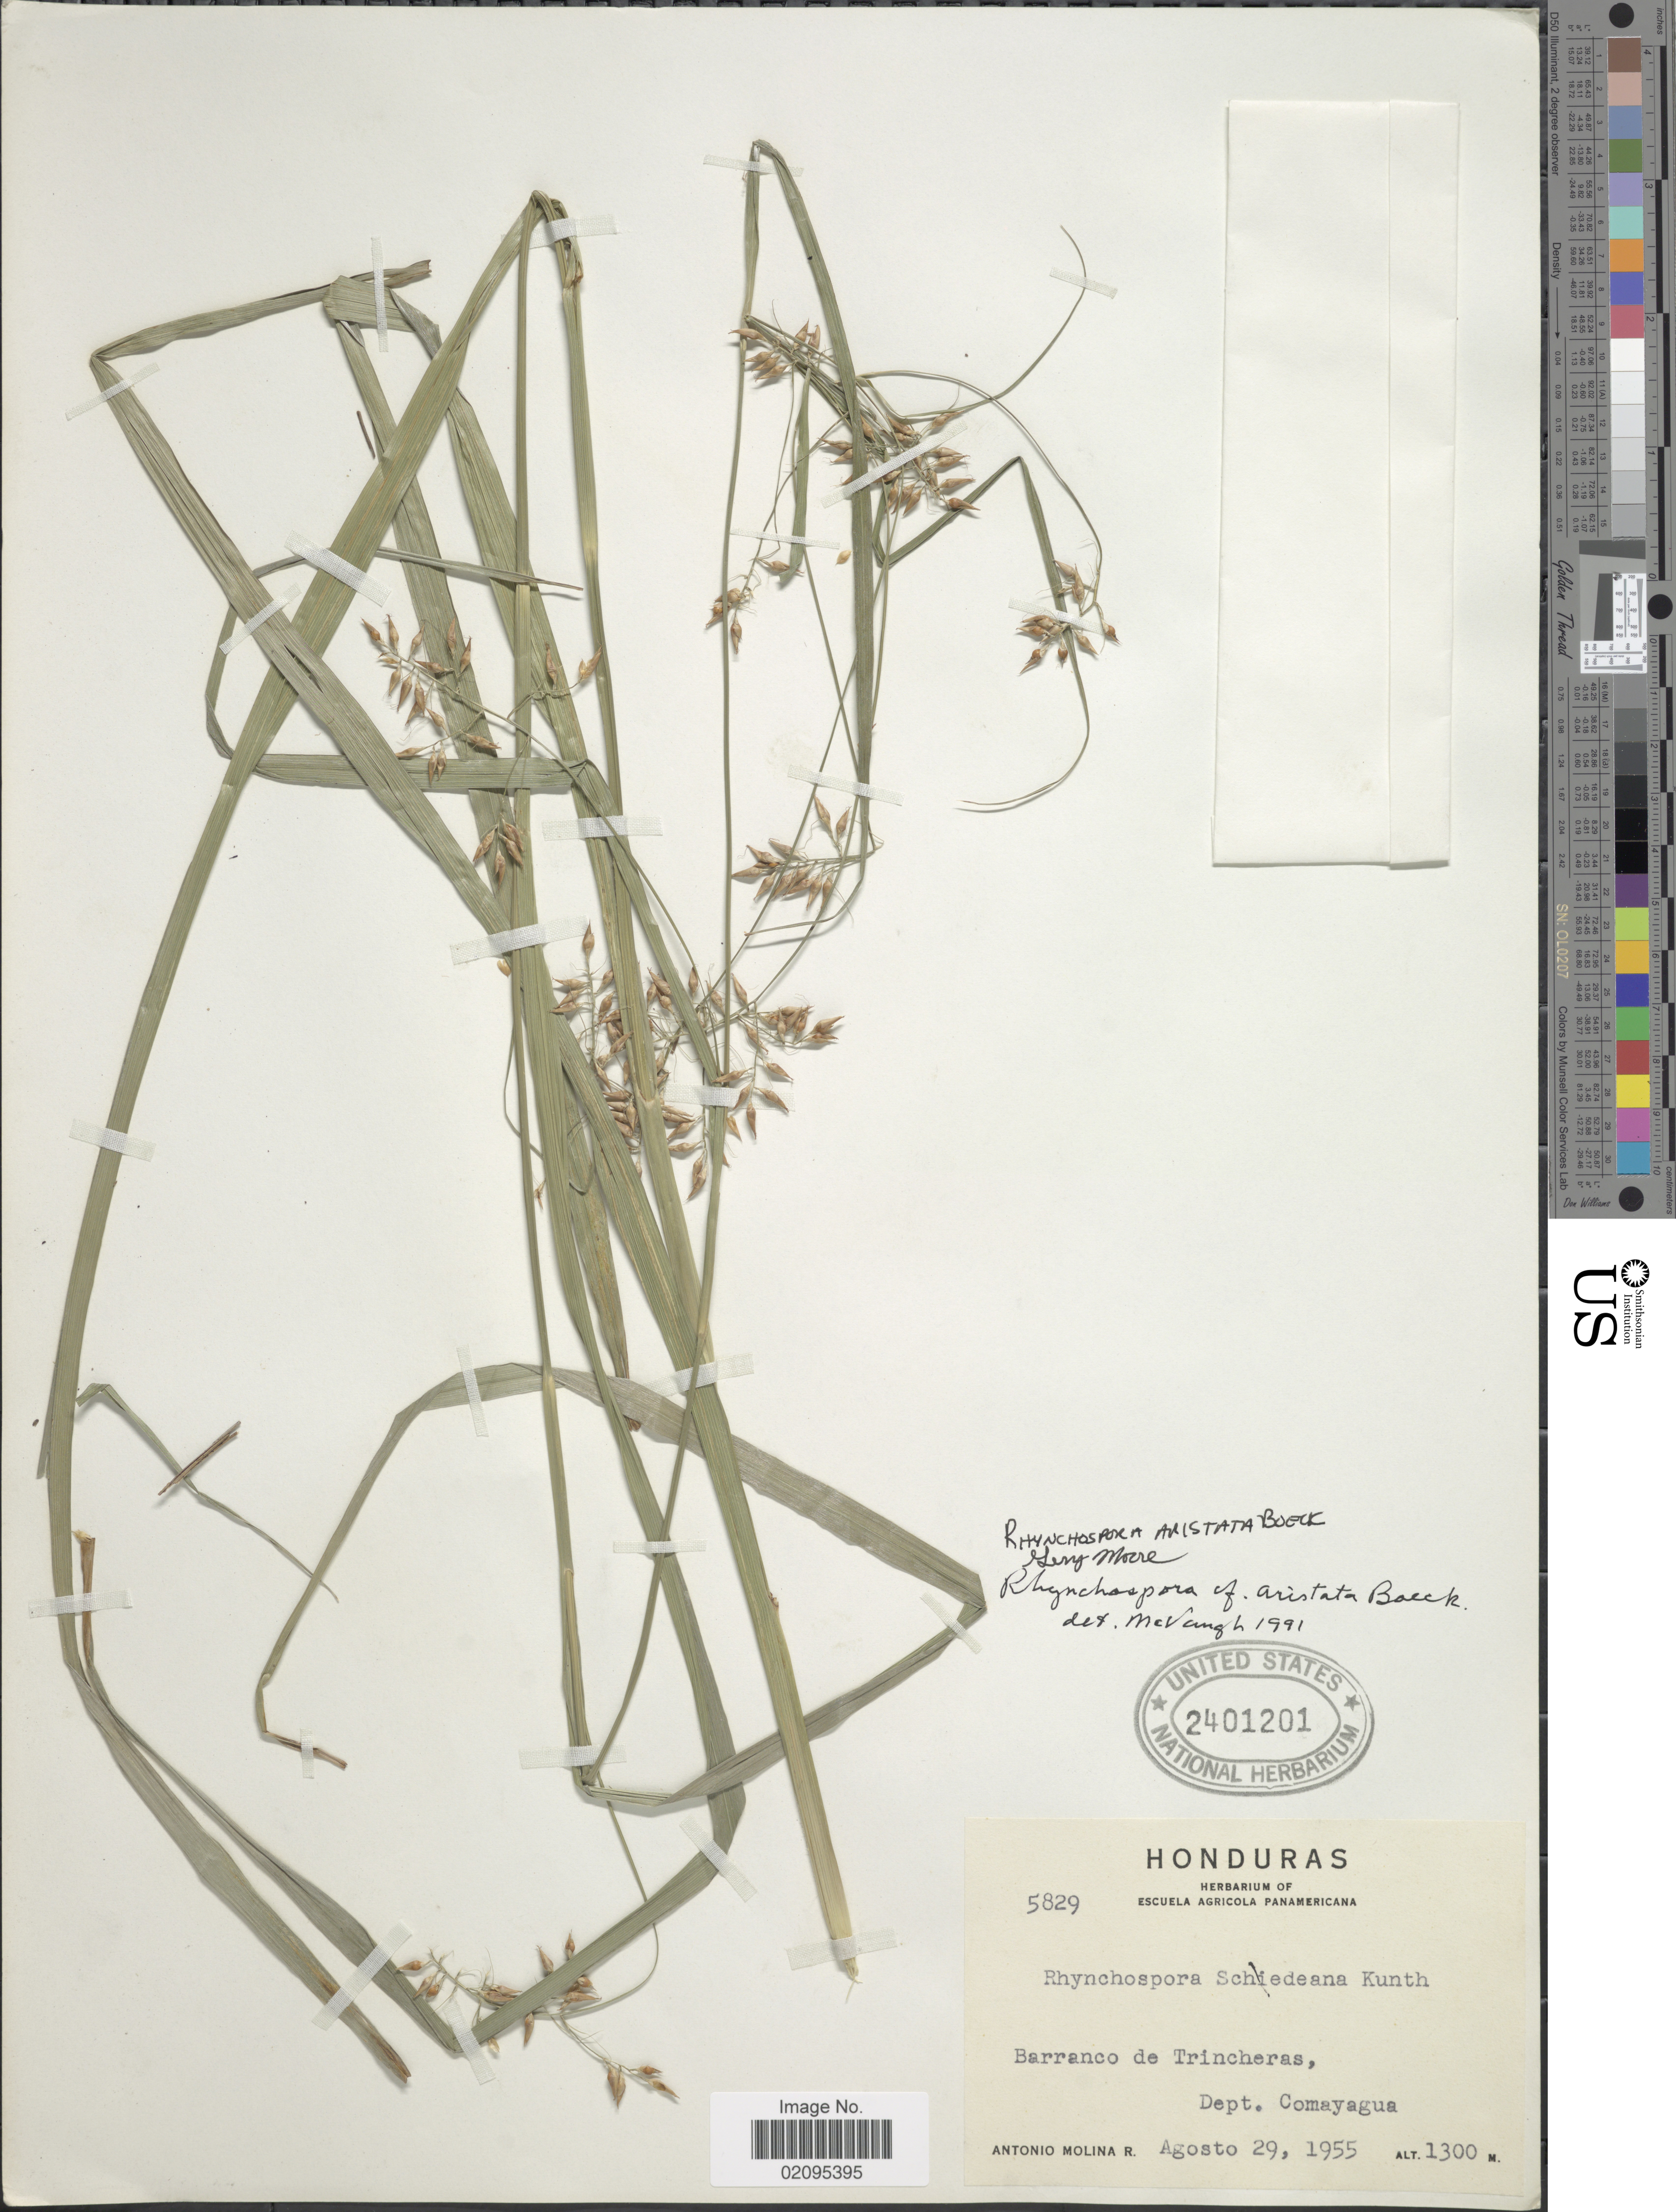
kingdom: Plantae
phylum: Tracheophyta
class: Liliopsida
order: Poales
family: Cyperaceae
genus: Rhynchospora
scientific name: Rhynchospora aristata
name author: Boeckeler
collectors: A. Molina R.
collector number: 5829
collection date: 1955-08-29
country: Honduras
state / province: Comayagua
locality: Barranco de Trincheras.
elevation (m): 1300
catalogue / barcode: US 2401201